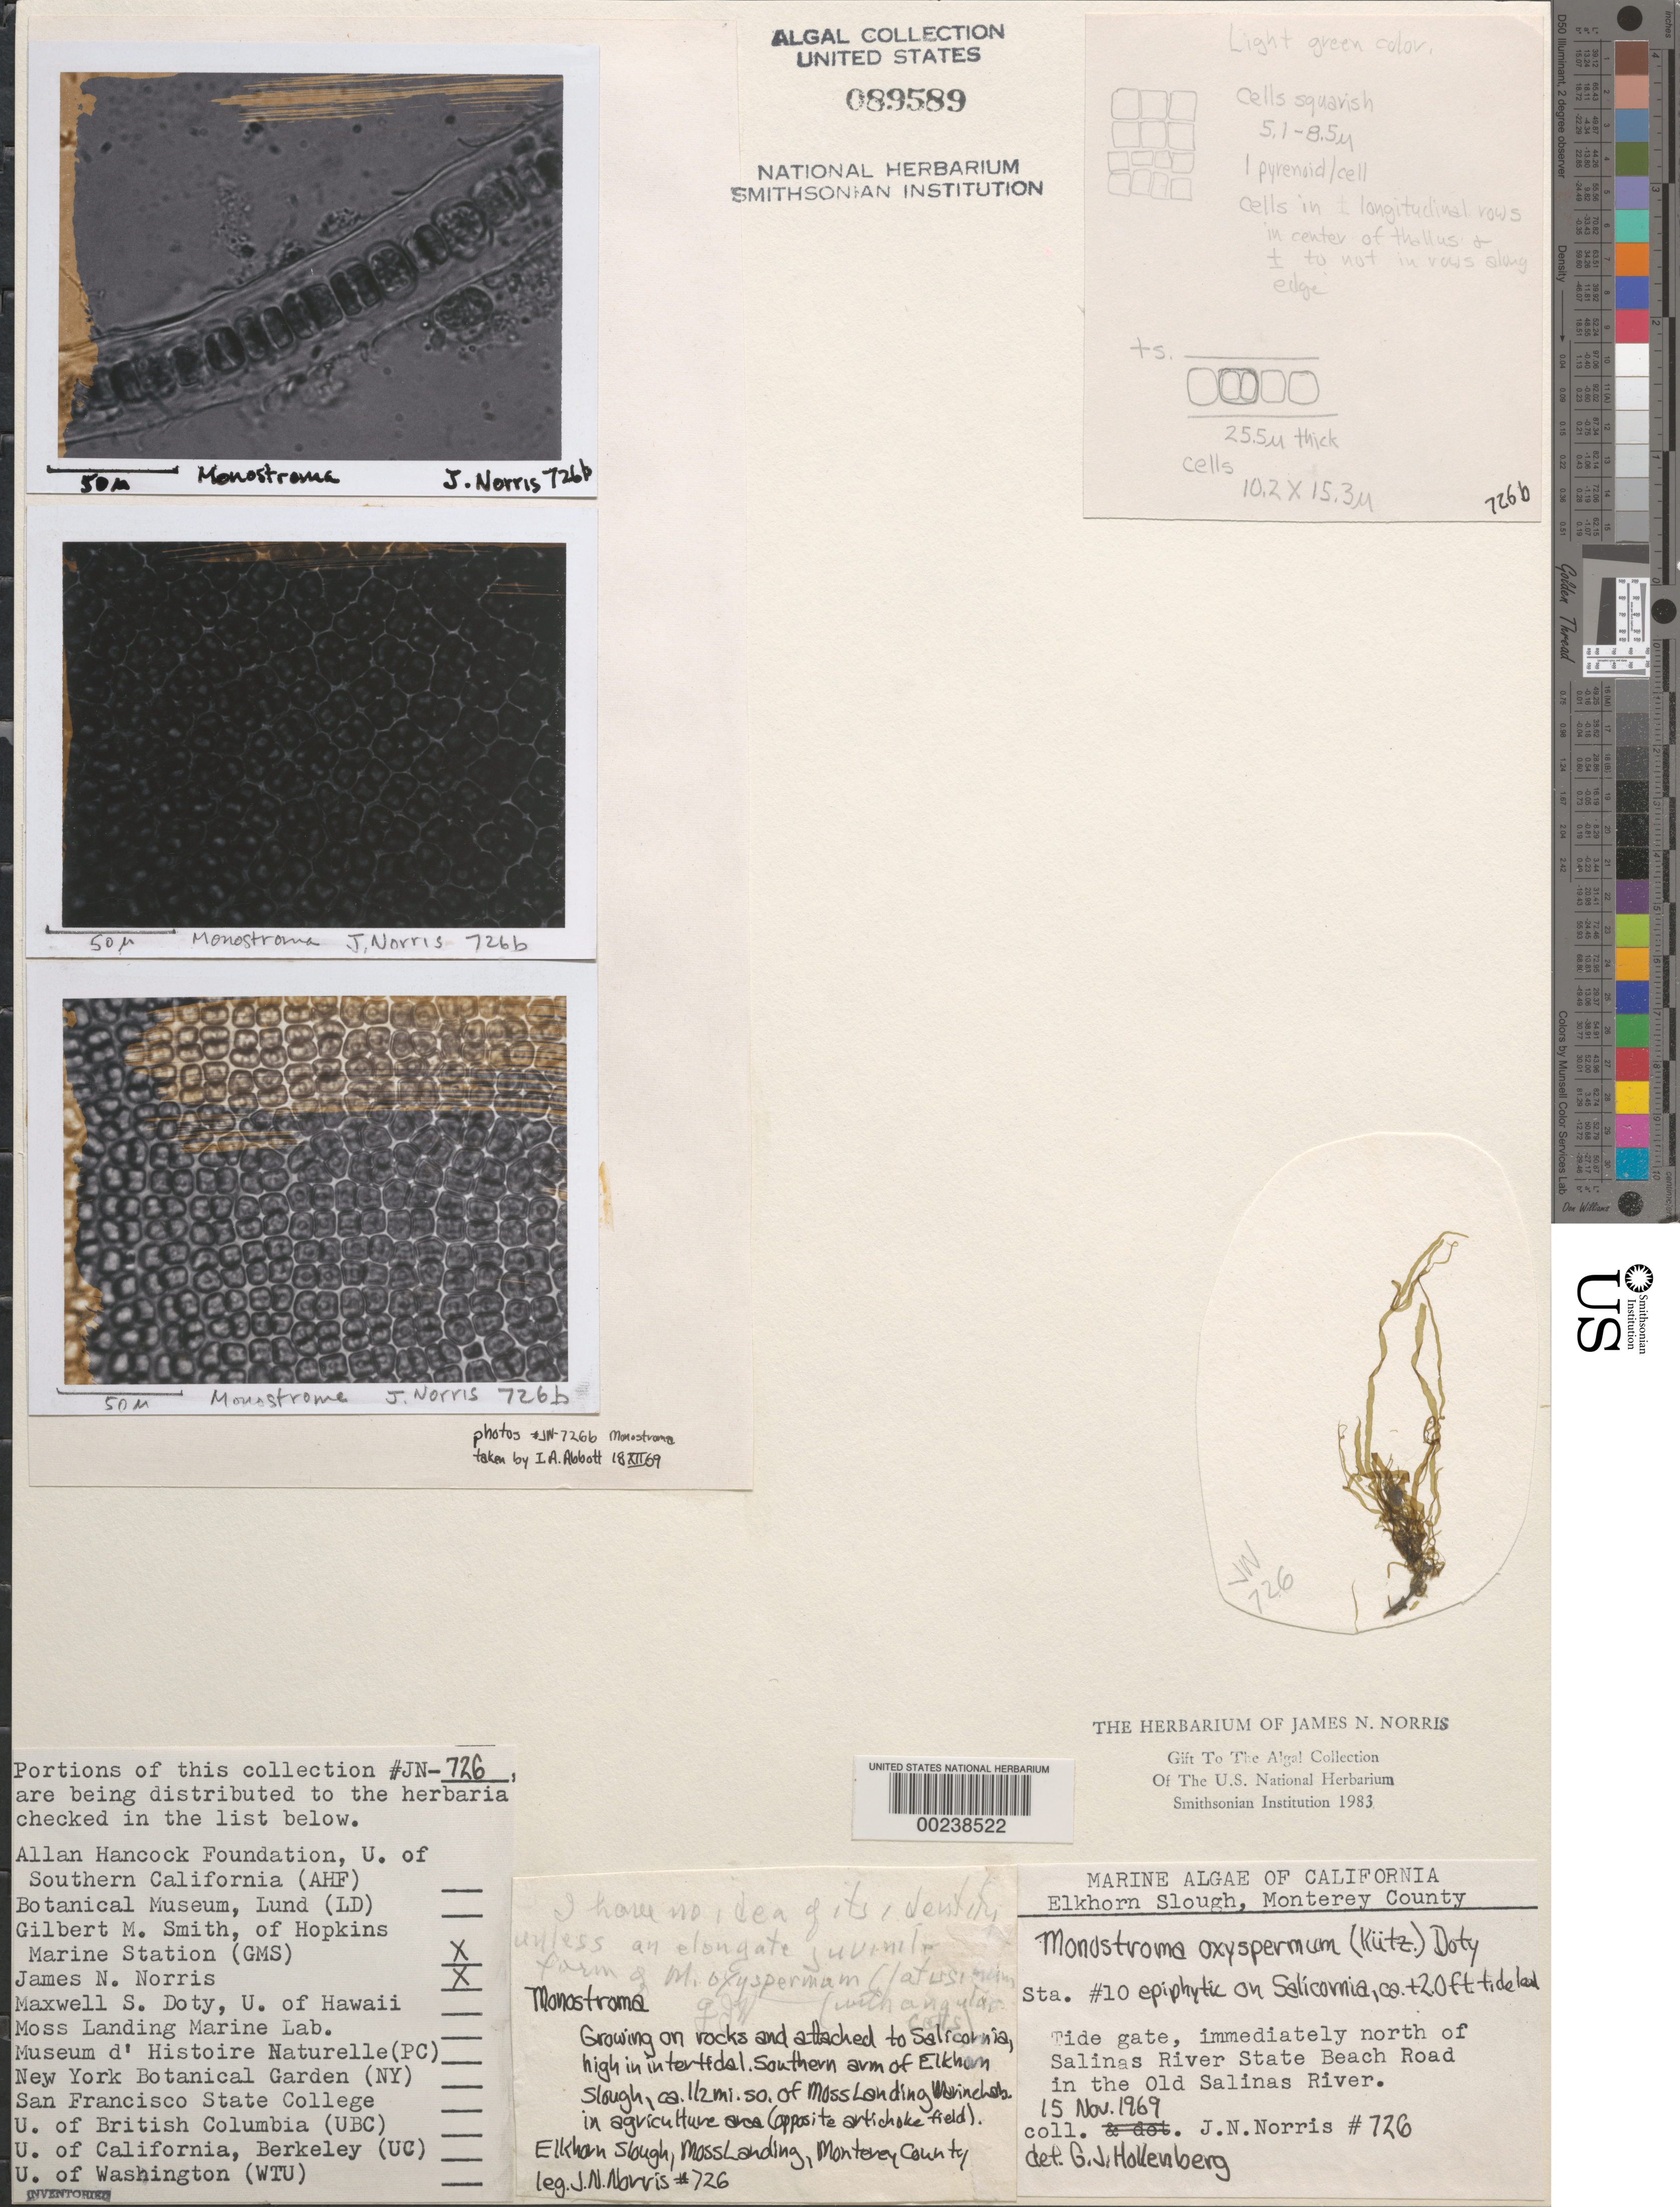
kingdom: Plantae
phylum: Chlorophyta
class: Ulvophyceae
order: Ulvales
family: Gayraliaceae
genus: Gayralia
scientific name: Gayralia oxysperma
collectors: J. N. Norris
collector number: JN-726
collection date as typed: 15 Nov 1969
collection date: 1969-11-15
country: United States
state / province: California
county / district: Monterey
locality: Old Salinas River, Elkhorn Slough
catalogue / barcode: US 89589